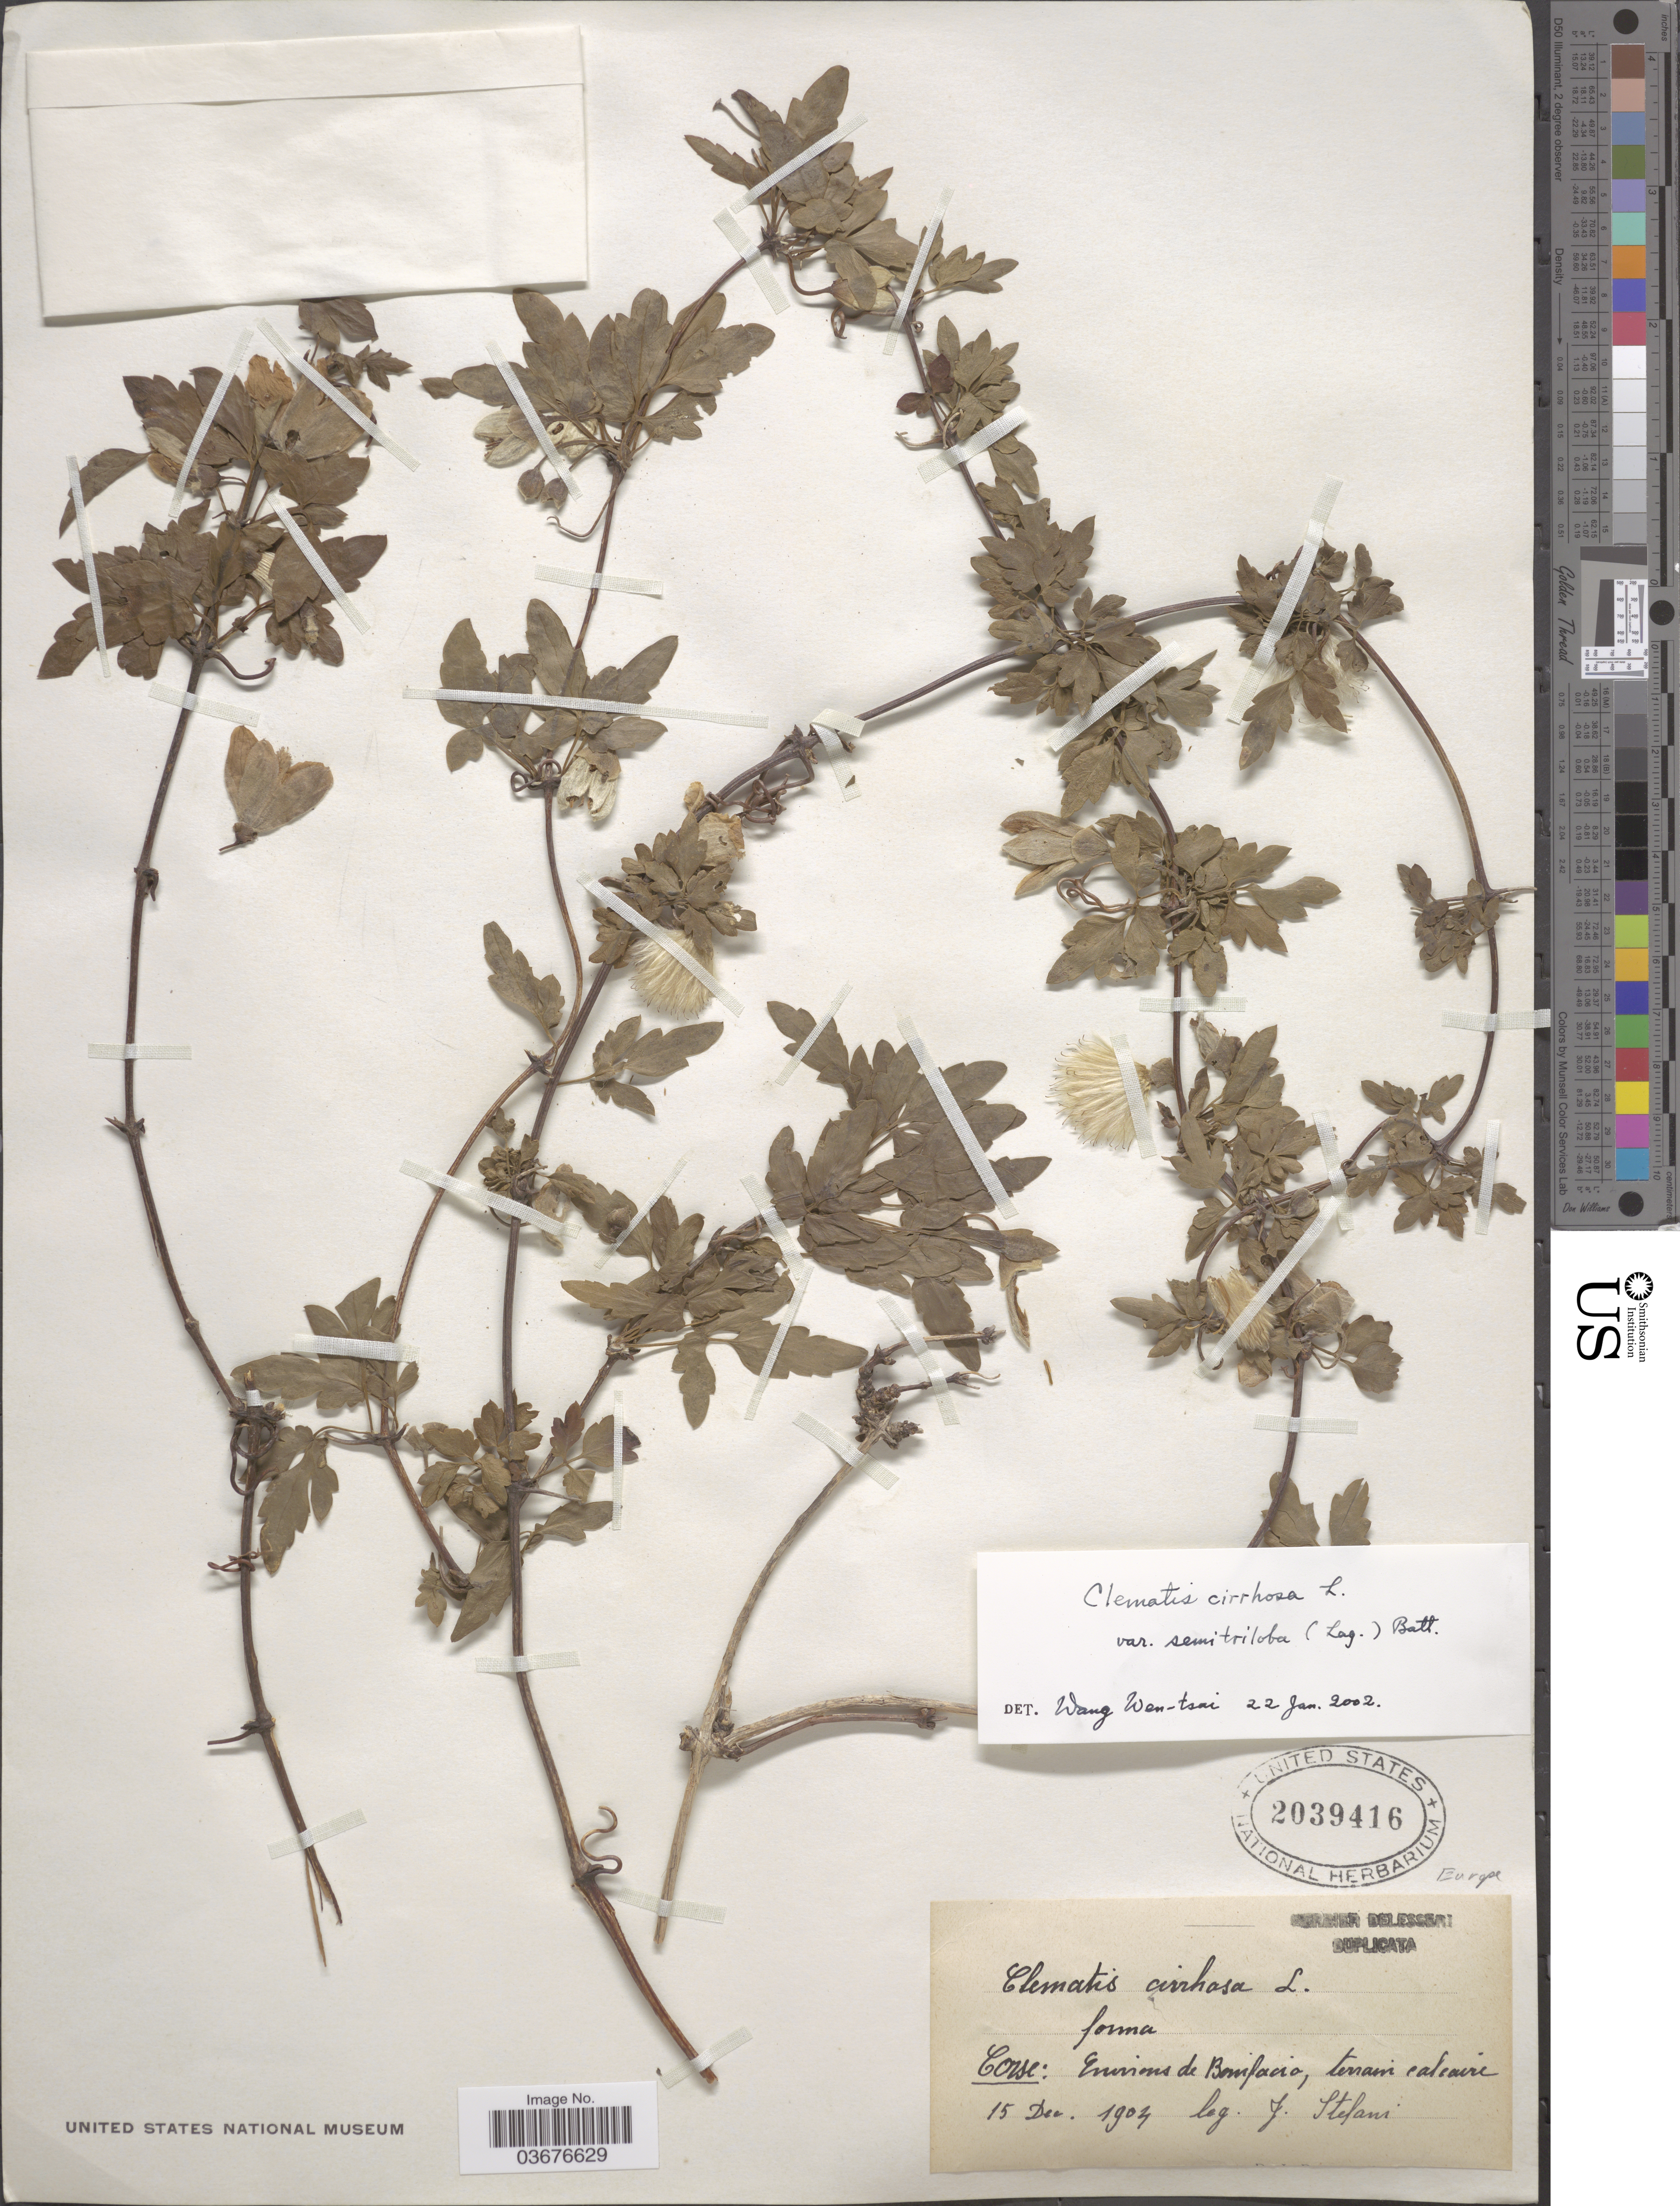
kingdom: Plantae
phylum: Tracheophyta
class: Magnoliopsida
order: Ranunculales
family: Ranunculaceae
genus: Clematis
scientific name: Clematis cirrhosa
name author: L.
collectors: J. Stefani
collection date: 1904-12-15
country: France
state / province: Corsica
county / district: Corse-du-Sud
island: Corse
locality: Corse: environs de Bonifacio terrain calcaire.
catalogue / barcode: US 2039416